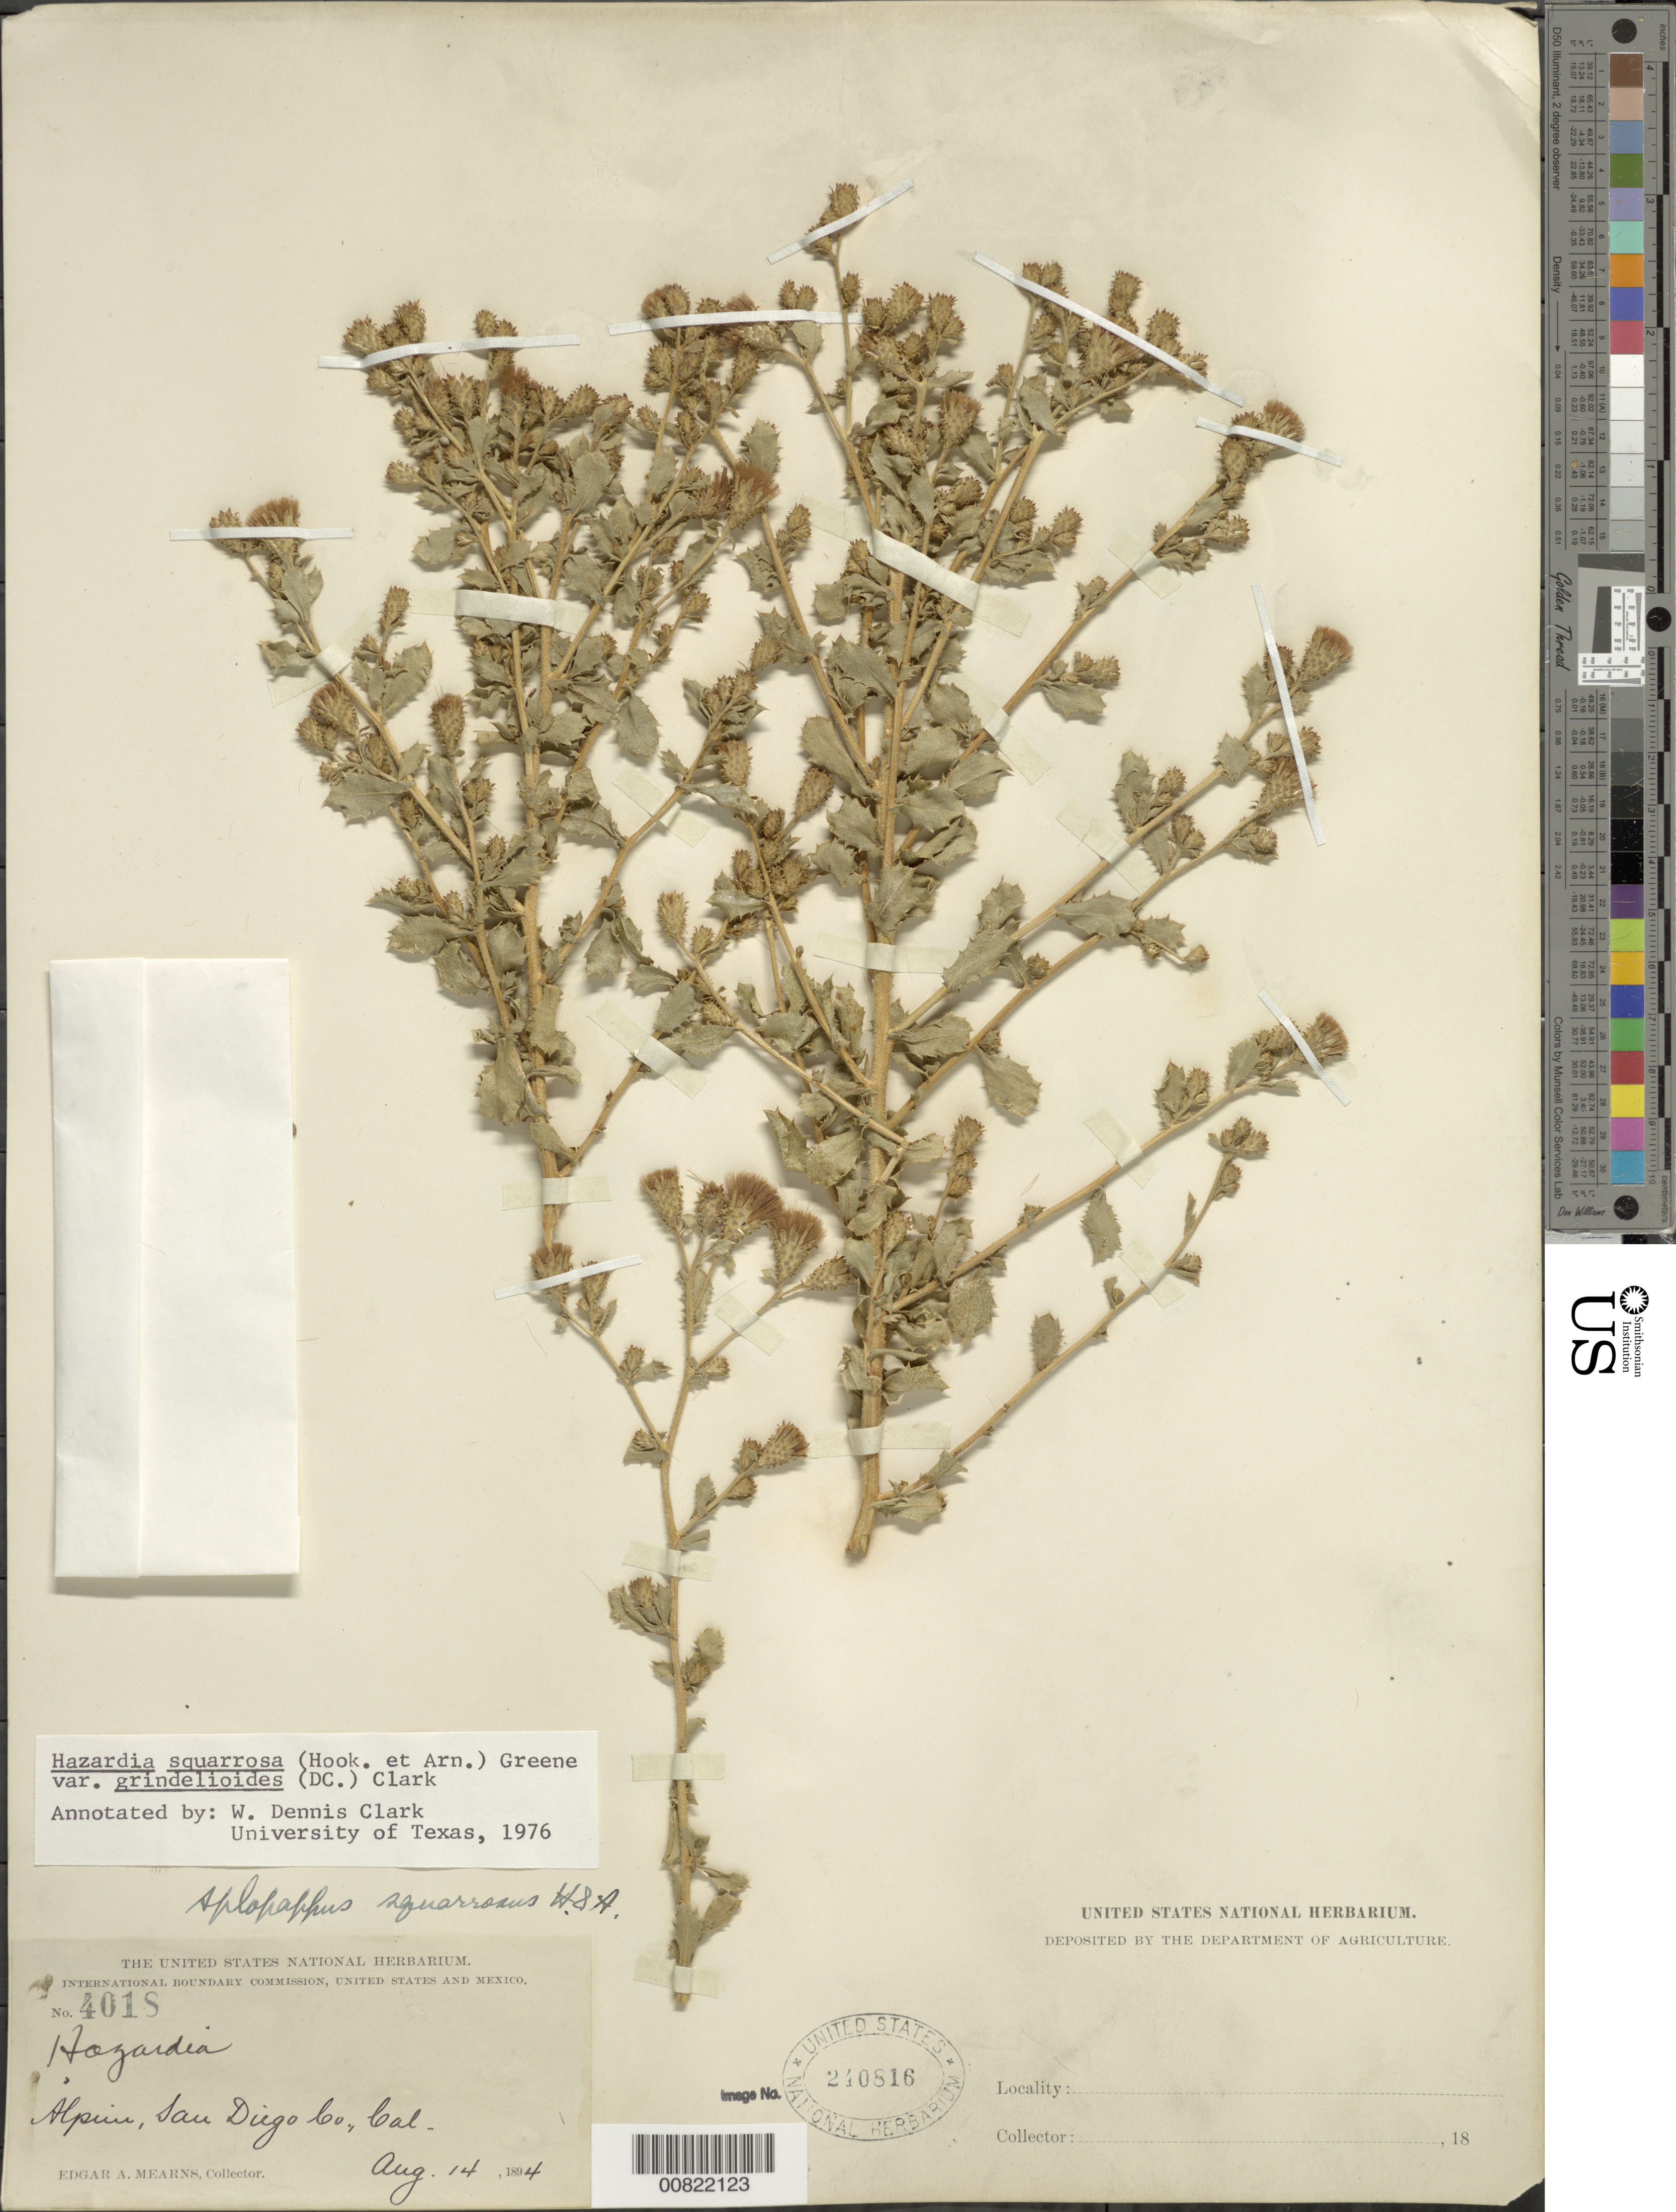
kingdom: Plantae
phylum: Tracheophyta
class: Magnoliopsida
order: Asterales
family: Asteraceae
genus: Hazardia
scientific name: Hazardia squarrosa var. grindelioides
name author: (DC.) W.D. Clark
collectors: E. A. Mearns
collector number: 4018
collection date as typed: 14 Aug 1894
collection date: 1894-08-14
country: United States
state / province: California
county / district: San Diego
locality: Alpine, San Diego County, California.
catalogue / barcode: US 240816